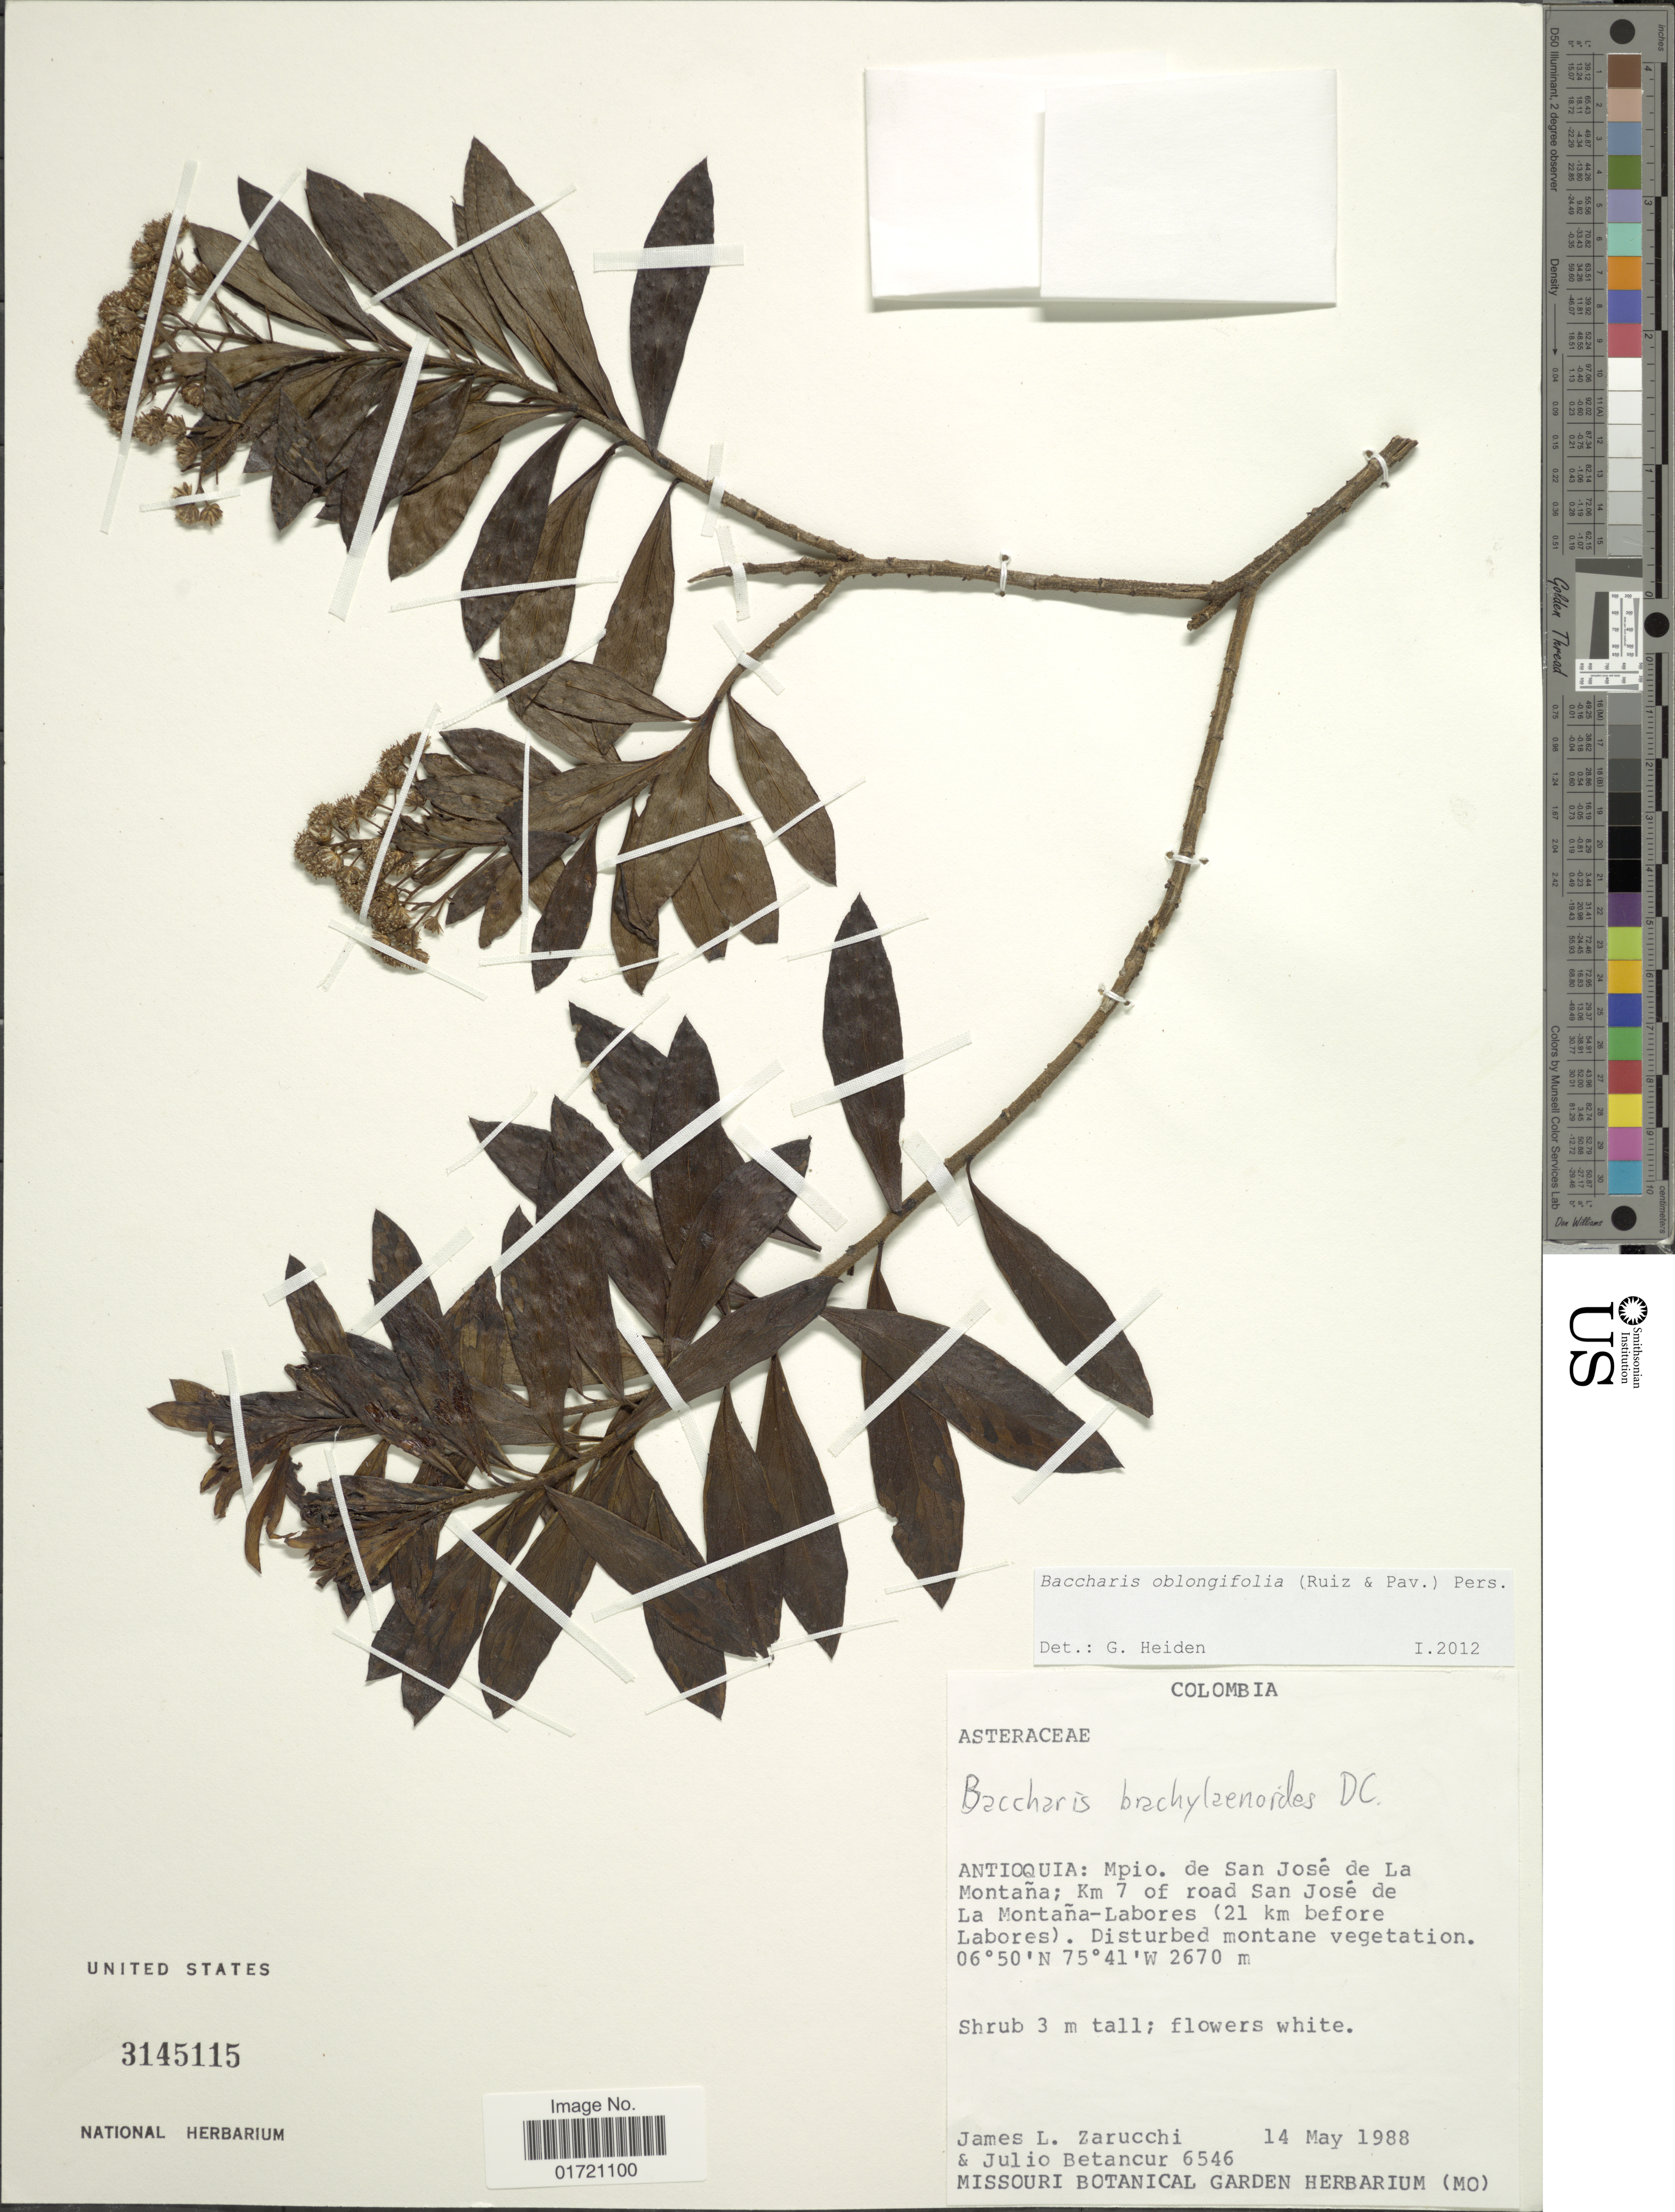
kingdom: Plantae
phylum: Tracheophyta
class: Magnoliopsida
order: Asterales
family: Asteraceae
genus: Baccharis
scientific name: Baccharis oblongifolia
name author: (Ruiz & Pav.) Pers.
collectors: J. L. Zarucchi & J. Betancur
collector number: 6546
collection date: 1988-05-14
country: Colombia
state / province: Antioquia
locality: Antioquia: Mpio. de San José de La Montaña; Km 7 of road San José de La Montaña-Labores (21 km before Labores).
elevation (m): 2670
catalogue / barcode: US 3145115